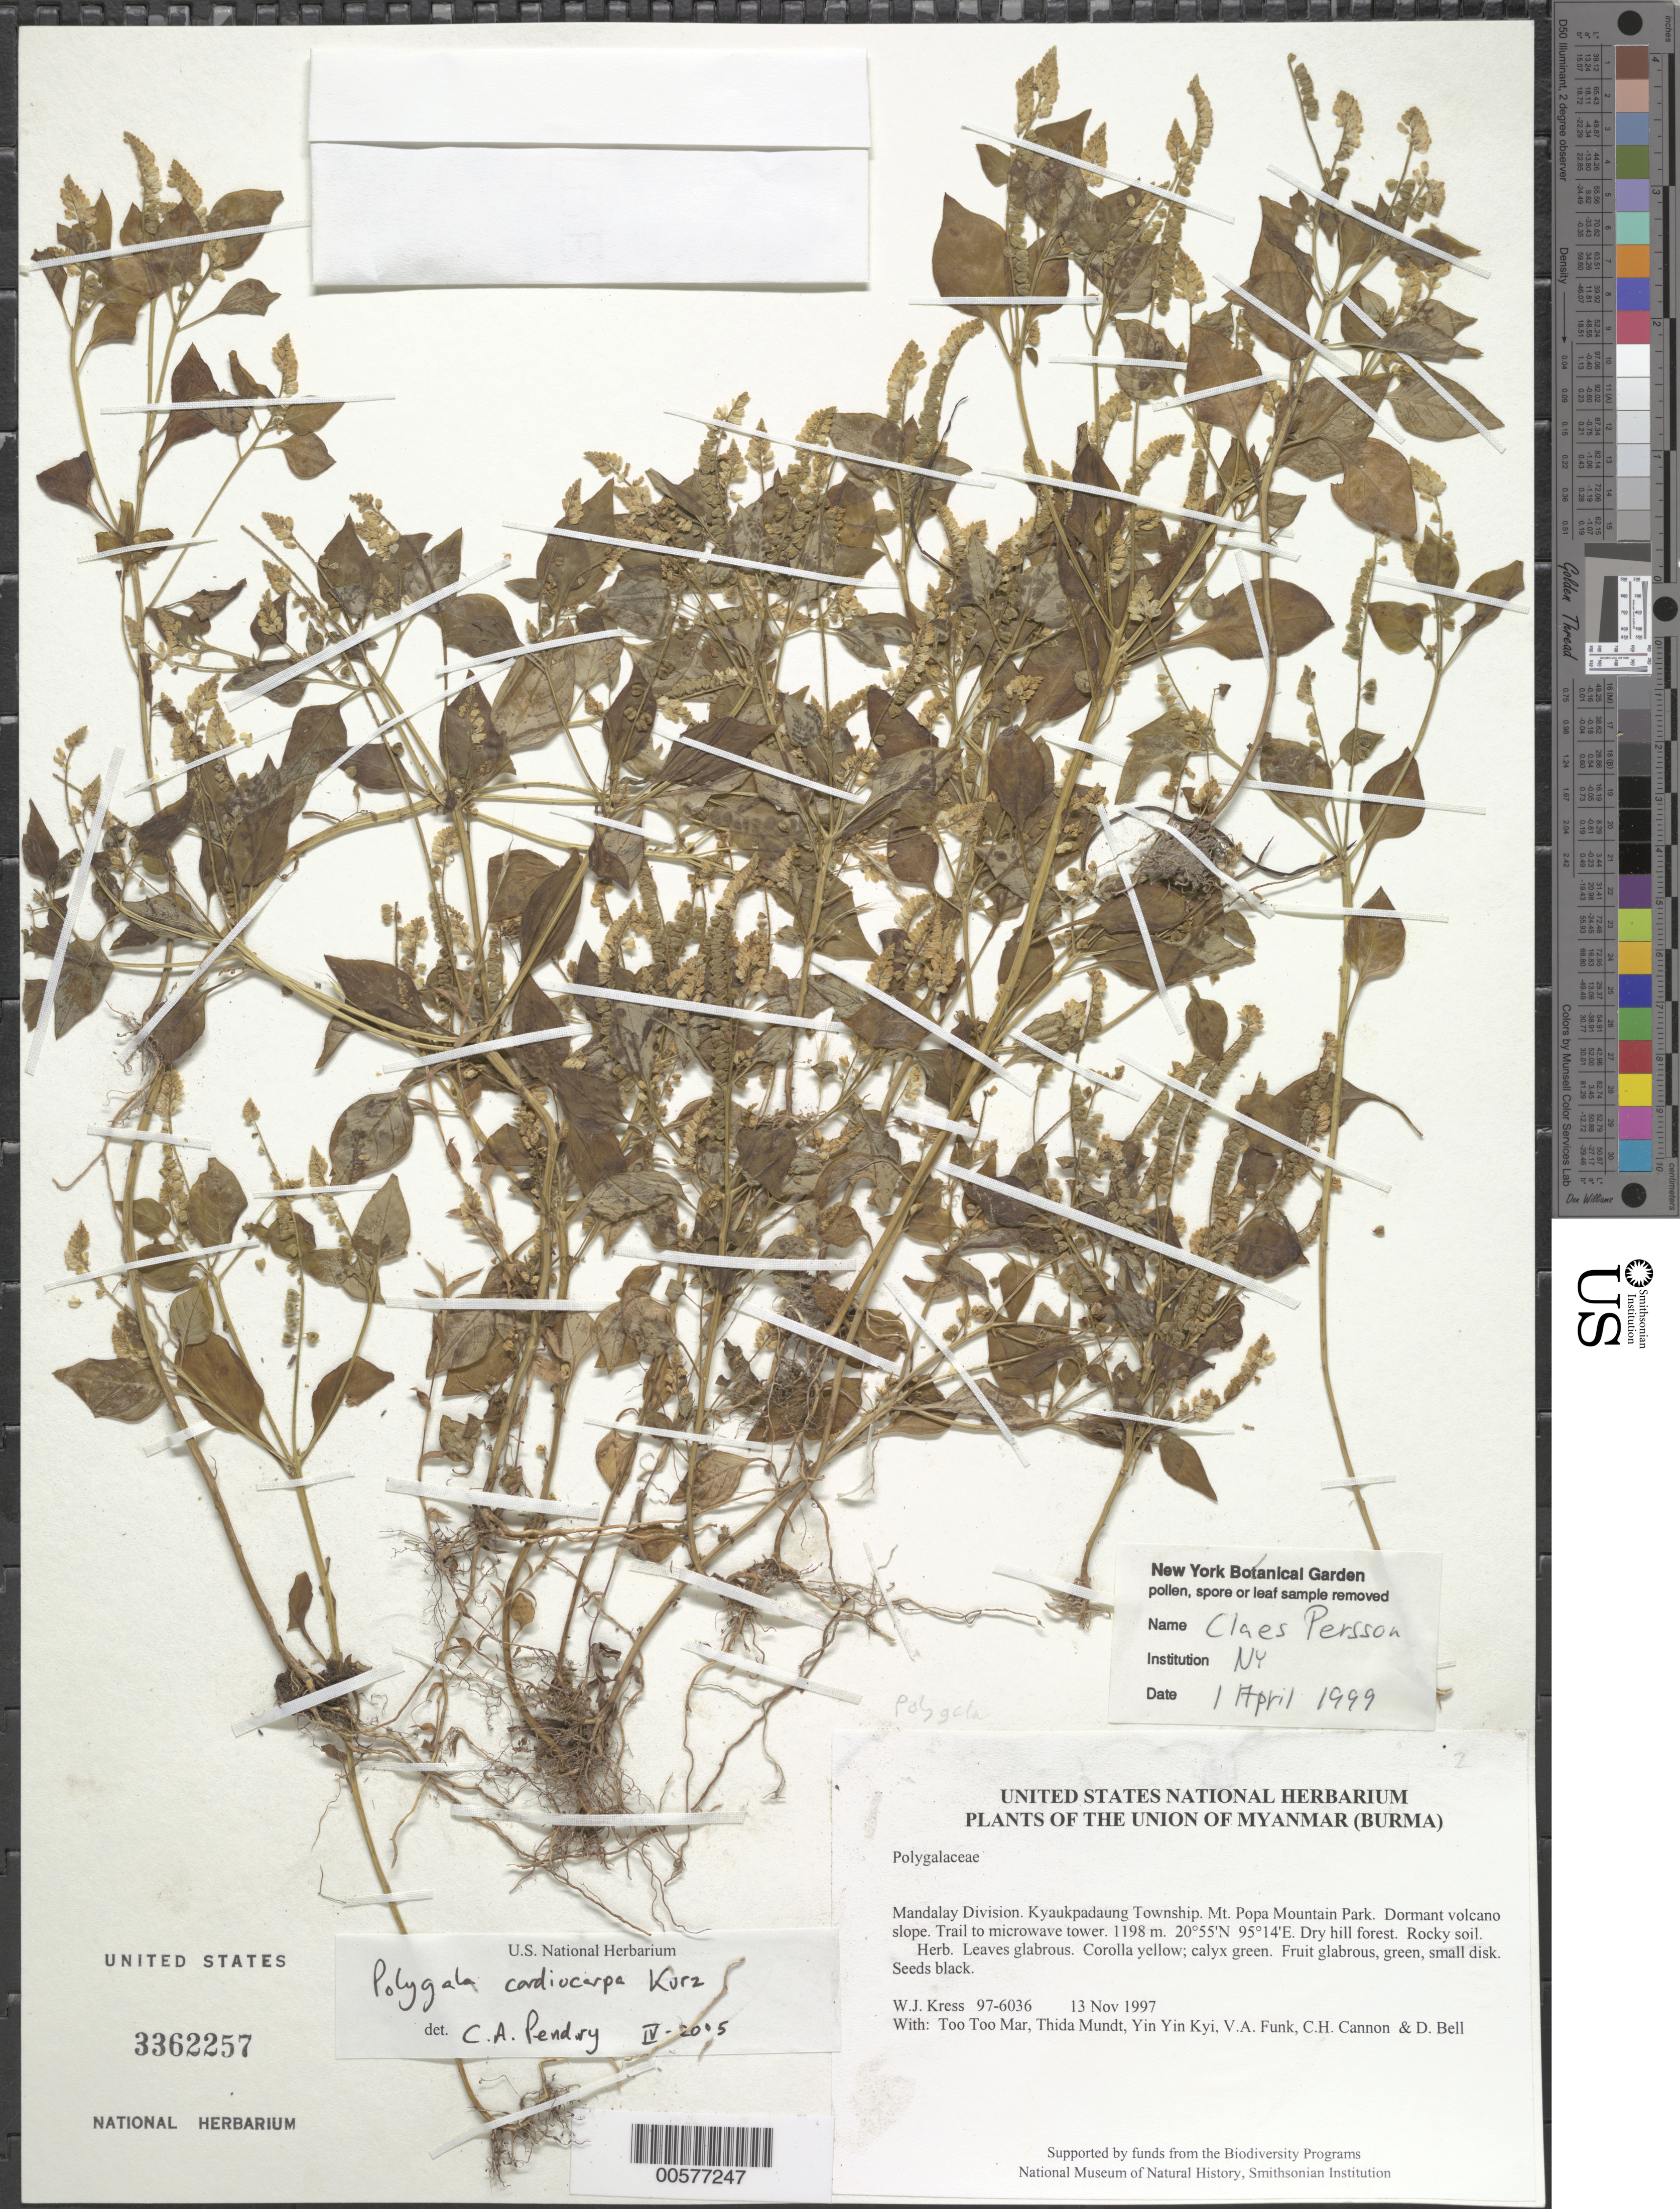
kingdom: Plantae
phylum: Tracheophyta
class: Magnoliopsida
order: Fabales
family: Polygalaceae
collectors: W. J. Kress, Too Too Mar, T. Mundt, Yin Yin Kyi, V. Funk & C. H. Cannon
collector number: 97-6036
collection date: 1997-11-13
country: Myanmar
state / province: Mandalay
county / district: Kyaukpadaung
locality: Mt. Popa Mountain Park. Dormant volcano slope. Trail to microwave tower.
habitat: Dry hill forest. Rocky soil.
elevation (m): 1198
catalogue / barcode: US 3362257